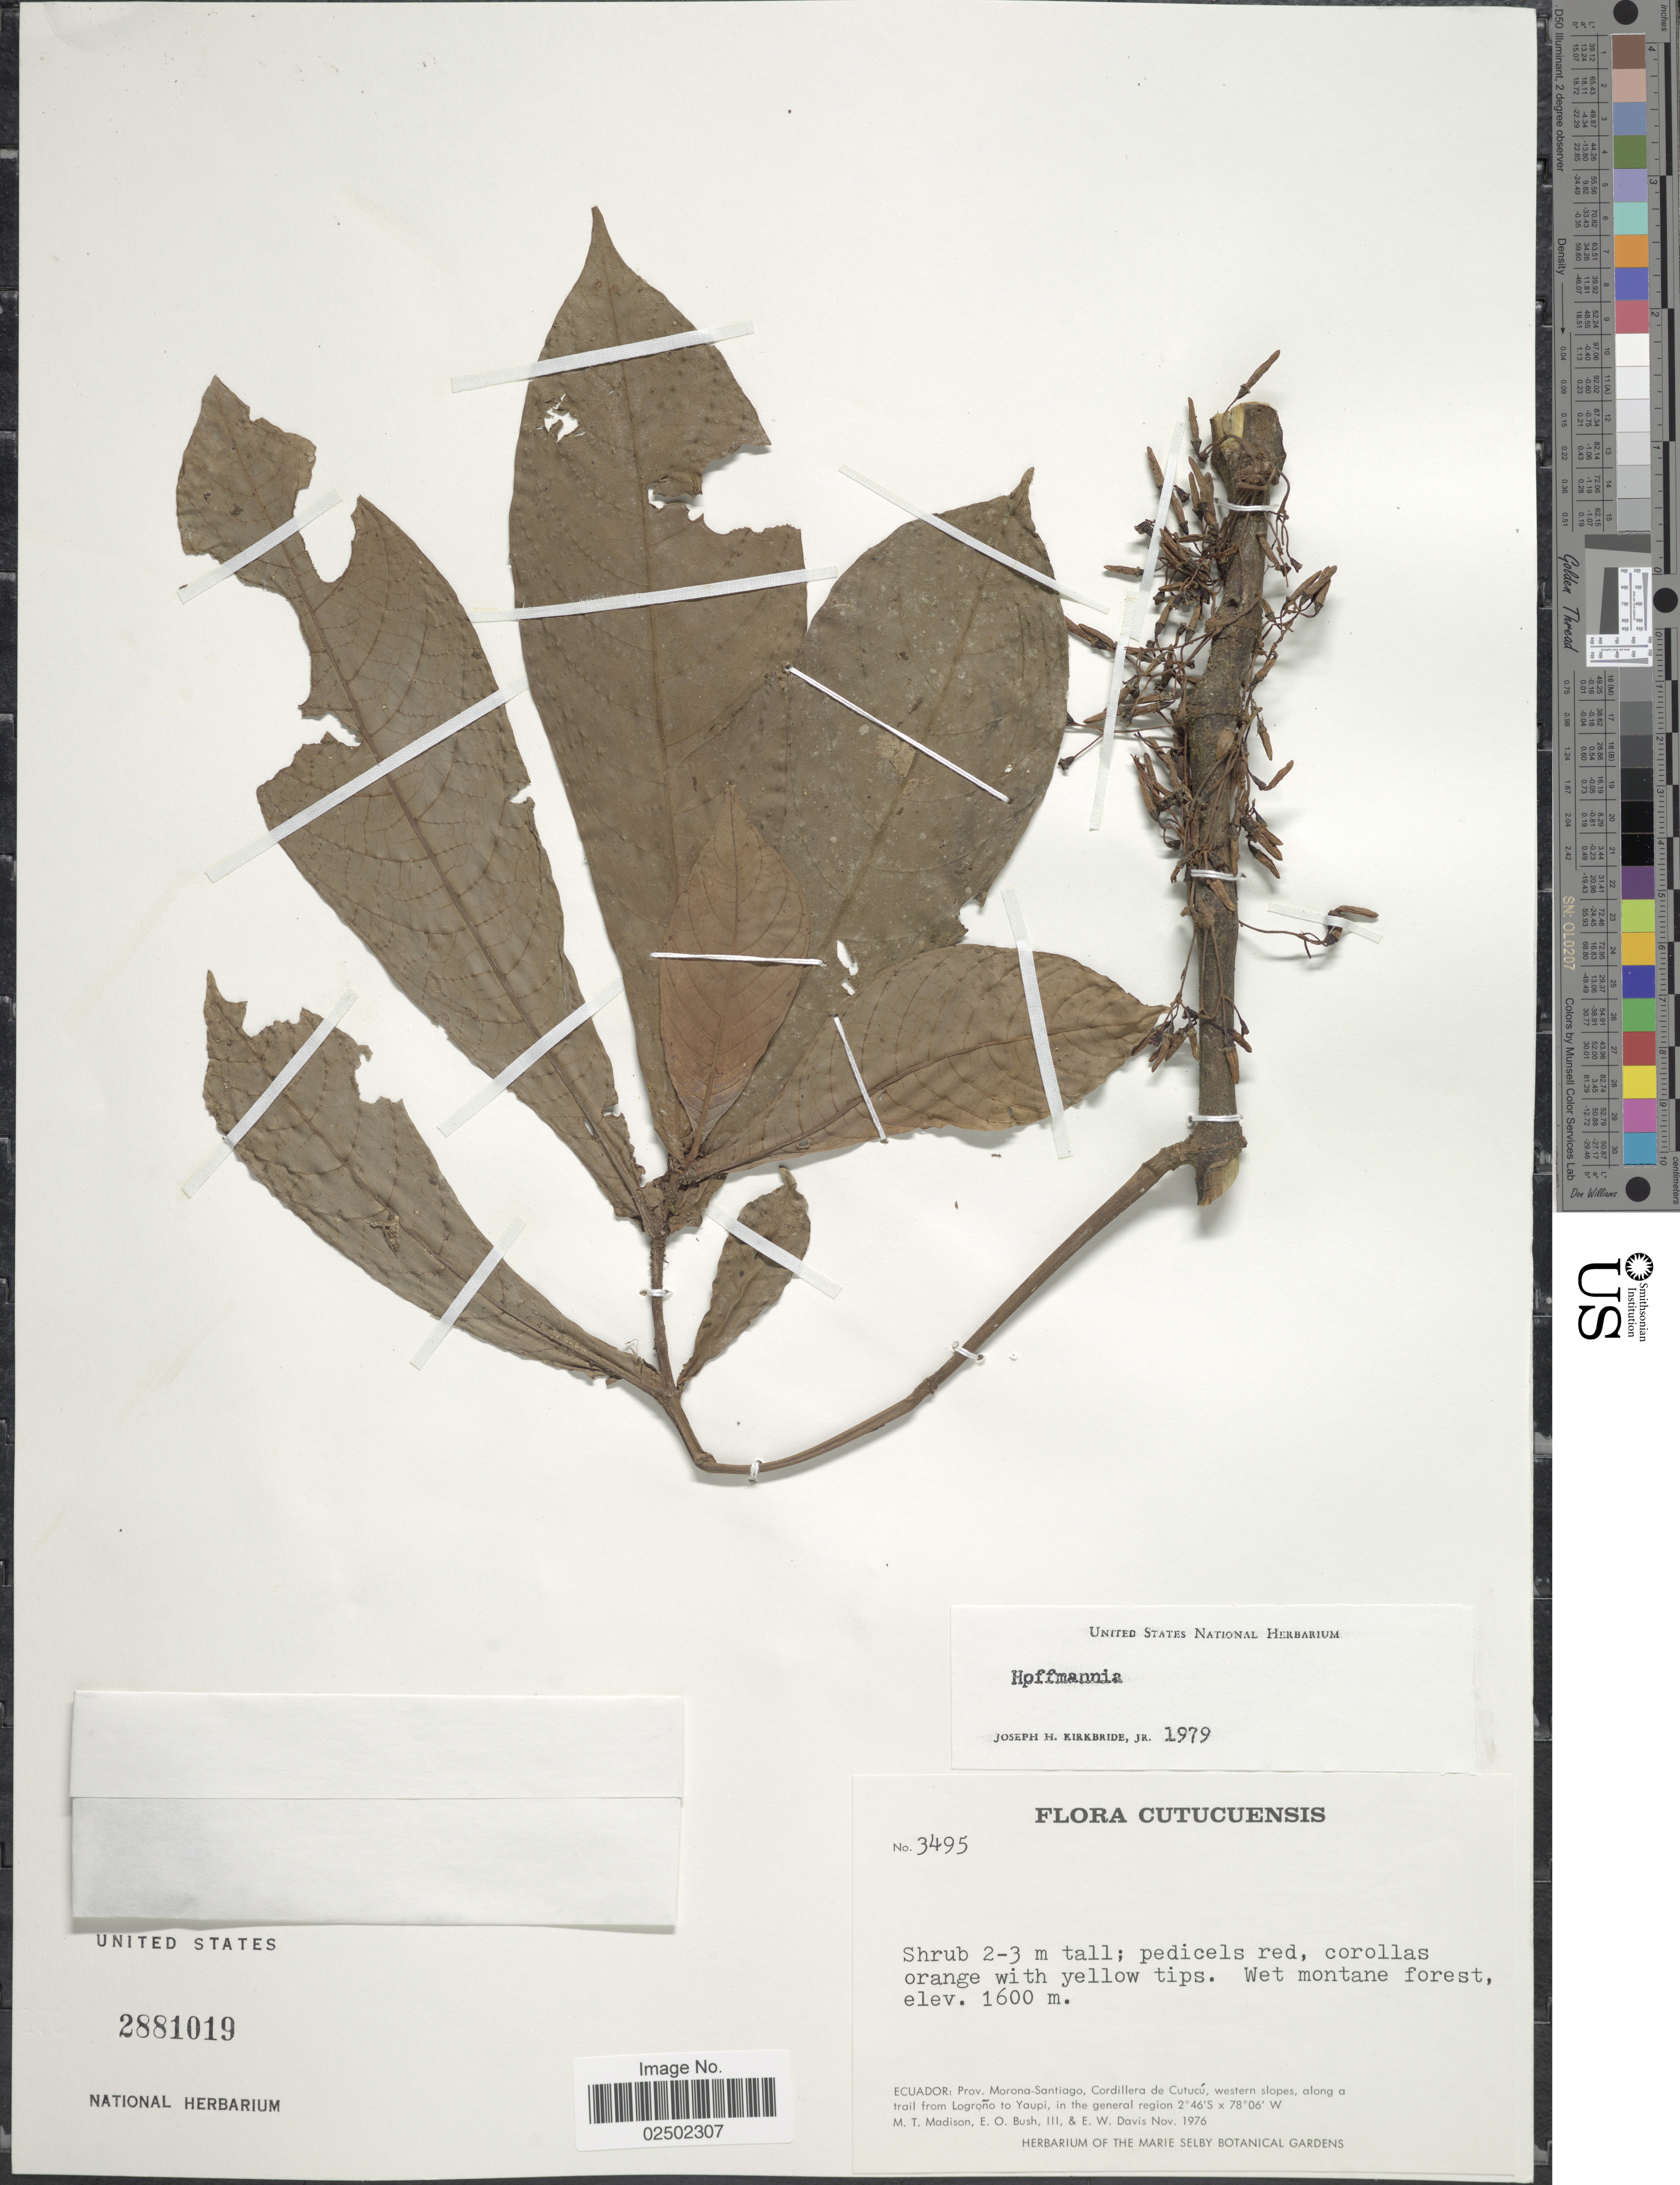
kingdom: Plantae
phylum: Tracheophyta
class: Magnoliopsida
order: Gentianales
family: Rubiaceae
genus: Hoffmannia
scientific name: Hoffmannia sp.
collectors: M. T. Madison, E. O. Bush & E. W. Davis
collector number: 3495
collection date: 1976-11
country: Ecuador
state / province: Morona-Santiago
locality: Ecuador: Morona-Santiago, Cordillera de Cutucu, western slopes, along a trail from Lagrono to Yaupi, in the general region, Cutucuensis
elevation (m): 1600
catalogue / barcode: US 2881019